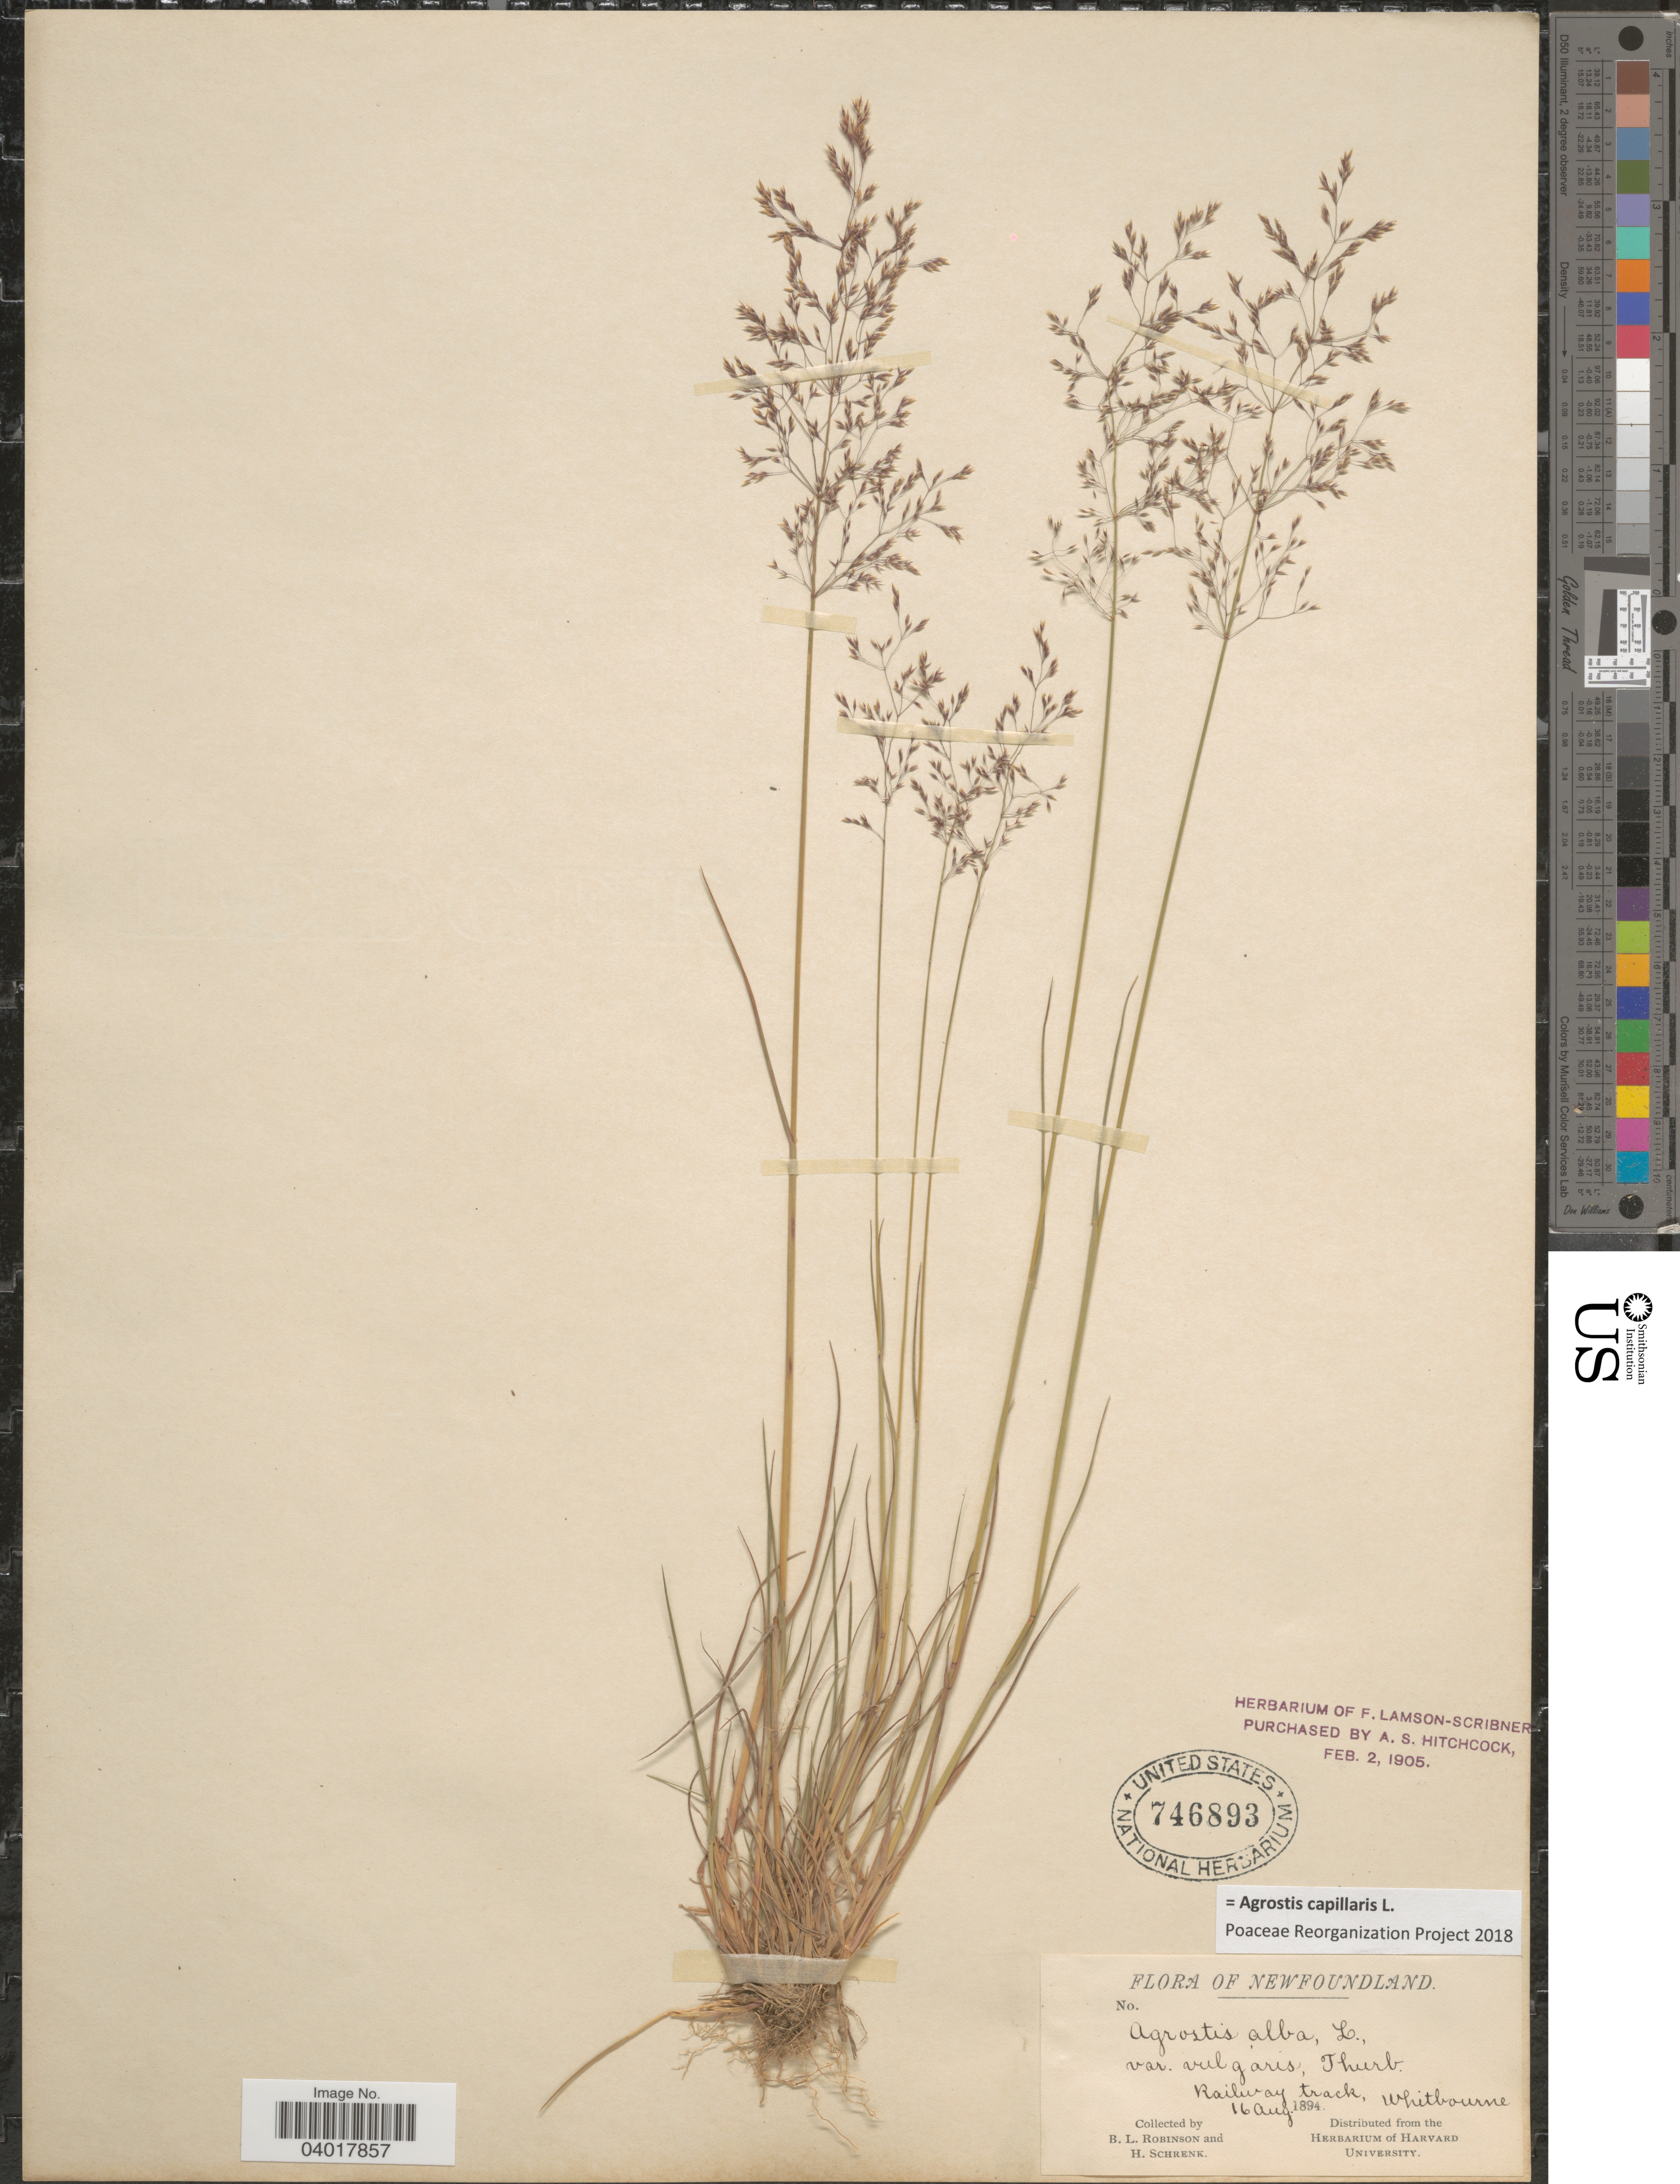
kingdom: Plantae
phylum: Tracheophyta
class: Liliopsida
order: Poales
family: Poaceae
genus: Agrostis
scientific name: Agrostis capillaris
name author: L.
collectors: B. L. Robinson & H. Schrenk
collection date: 1894-08-16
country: Canada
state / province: Newfoundland and Labrador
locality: Railway track, Whitbourne.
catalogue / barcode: US 746893